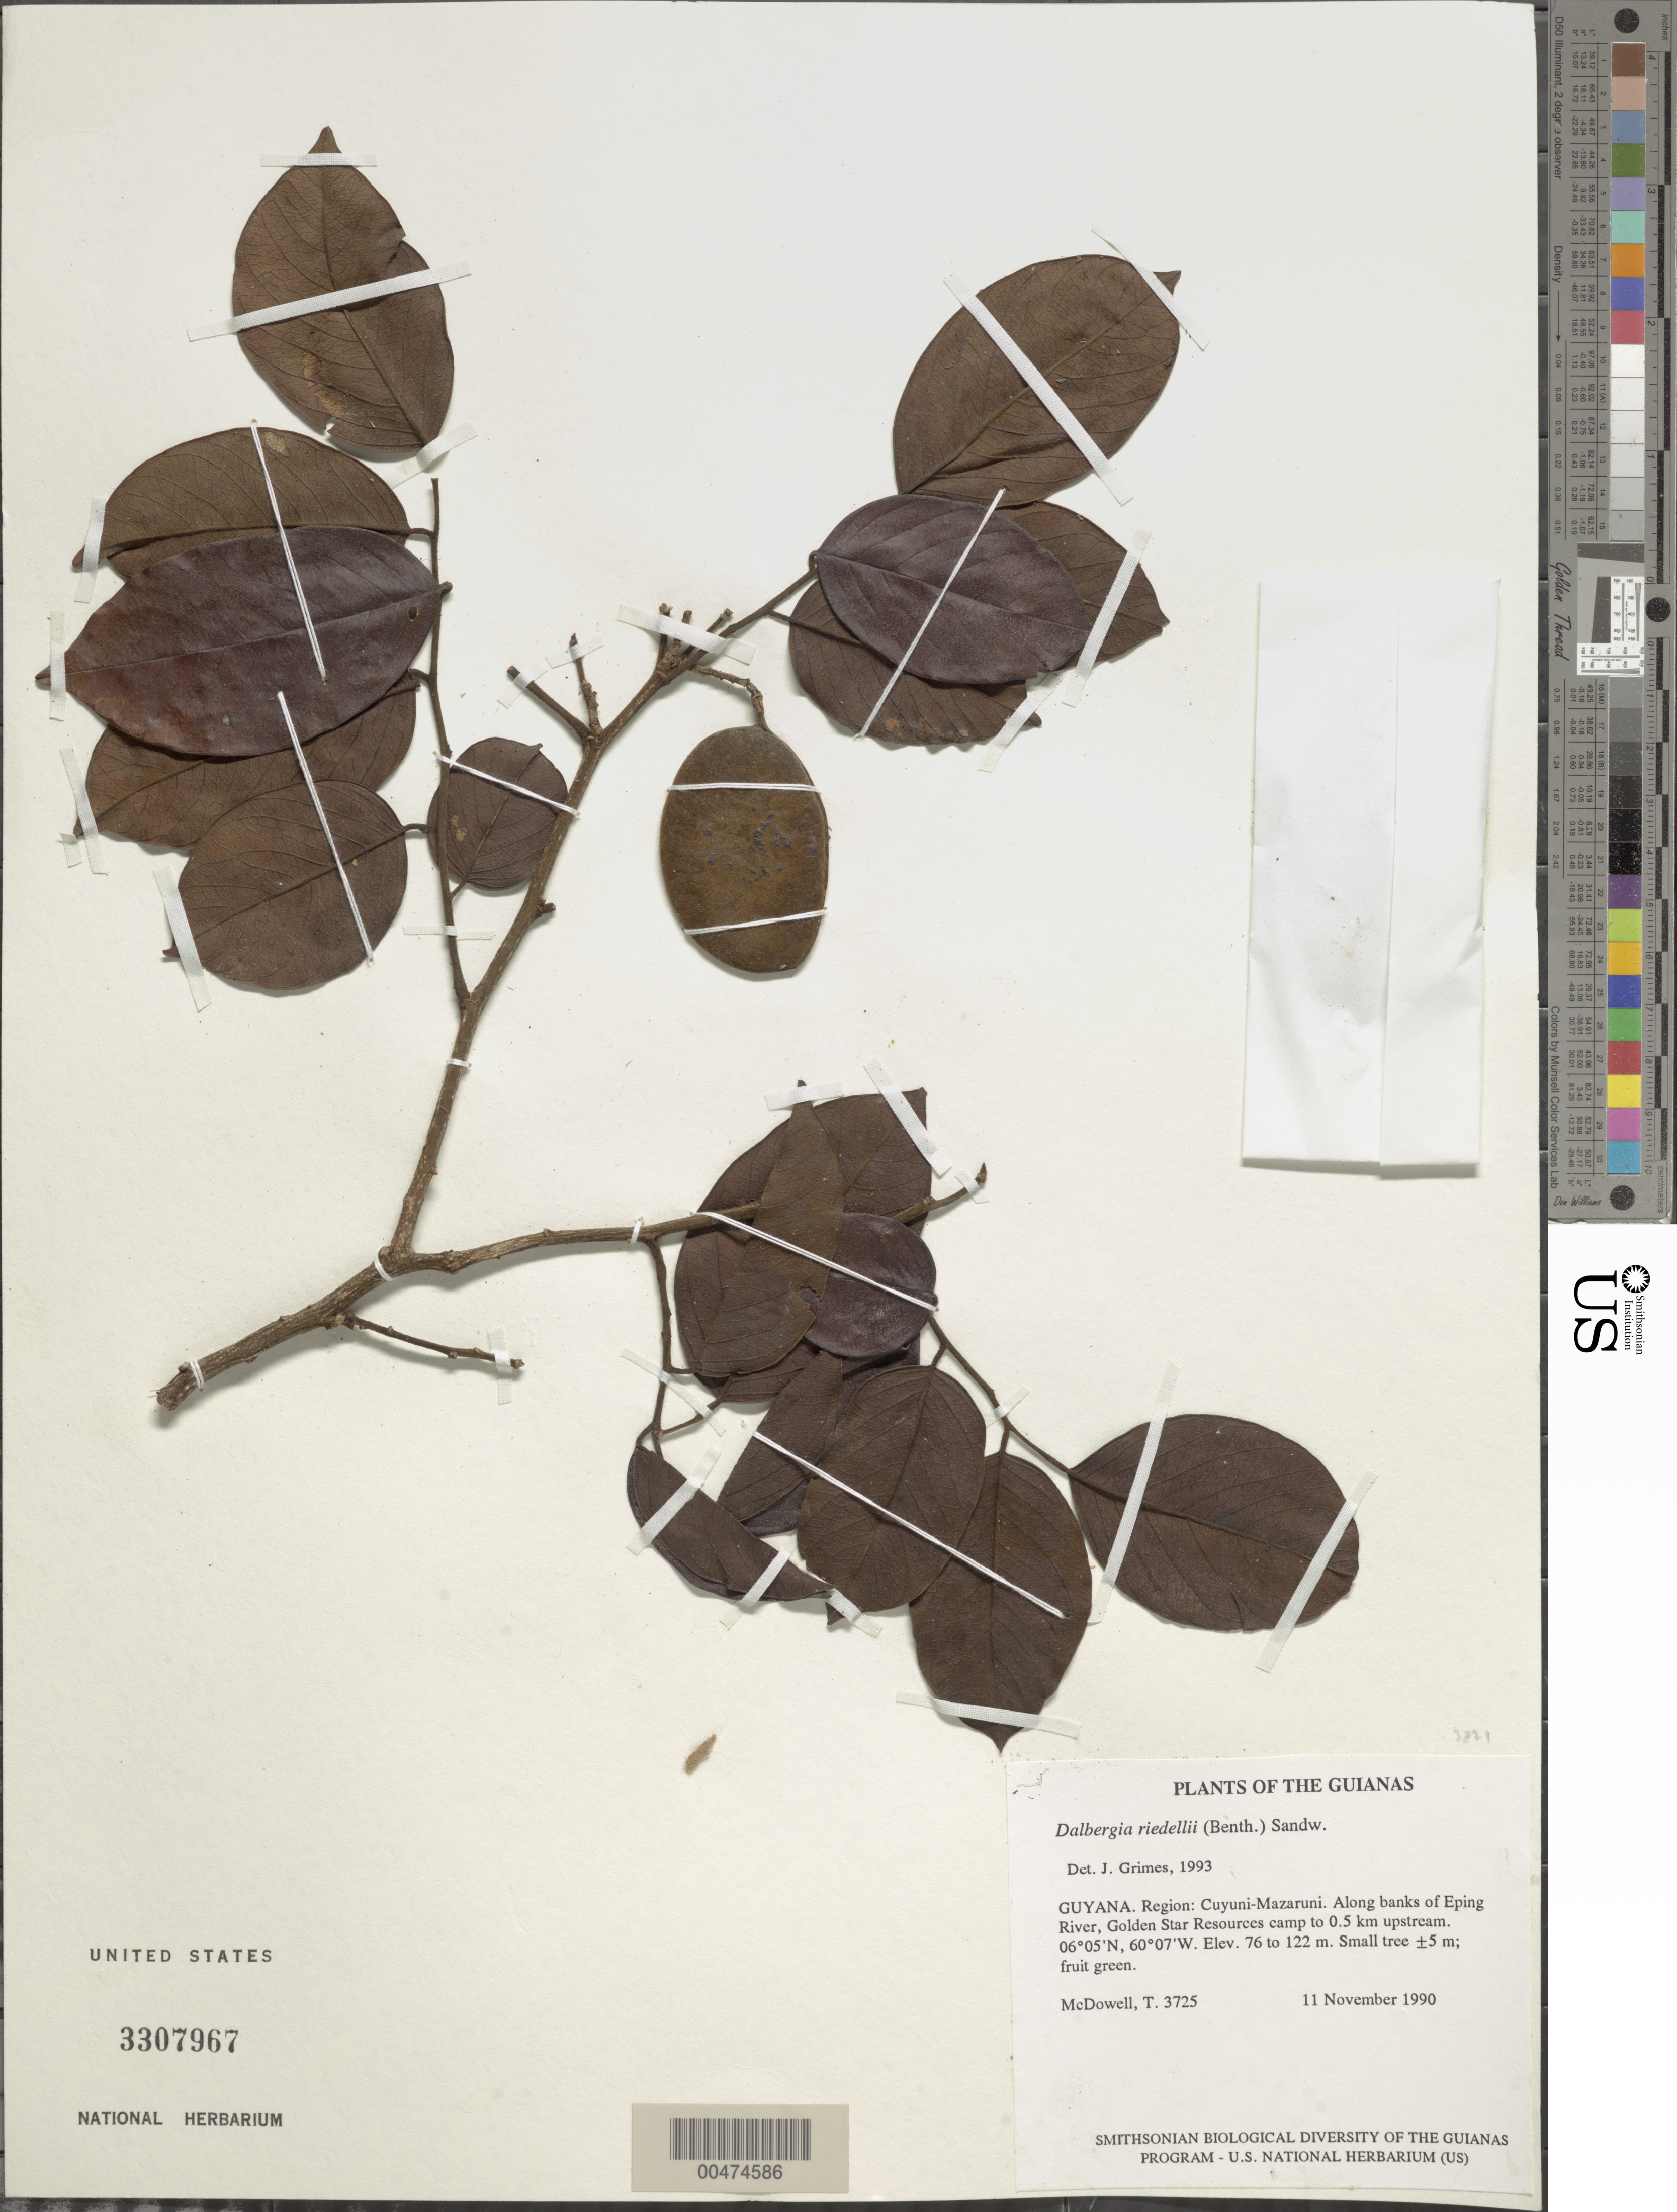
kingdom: Plantae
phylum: Tracheophyta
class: Magnoliopsida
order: Fabales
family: Fabaceae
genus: Dalbergia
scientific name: Dalbergia riedelii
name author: (Benth.) Sandwith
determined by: Grimes, J.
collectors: T. McDowell & D. Gopaul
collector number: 3725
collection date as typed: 11 November 1990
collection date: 1990-11-11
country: Guyana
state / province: Cuyuni-Mazaruni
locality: Eping River, from Golden Star Resources camp to 0.5 km upstream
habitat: Along banks of river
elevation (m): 76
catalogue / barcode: US 3307967